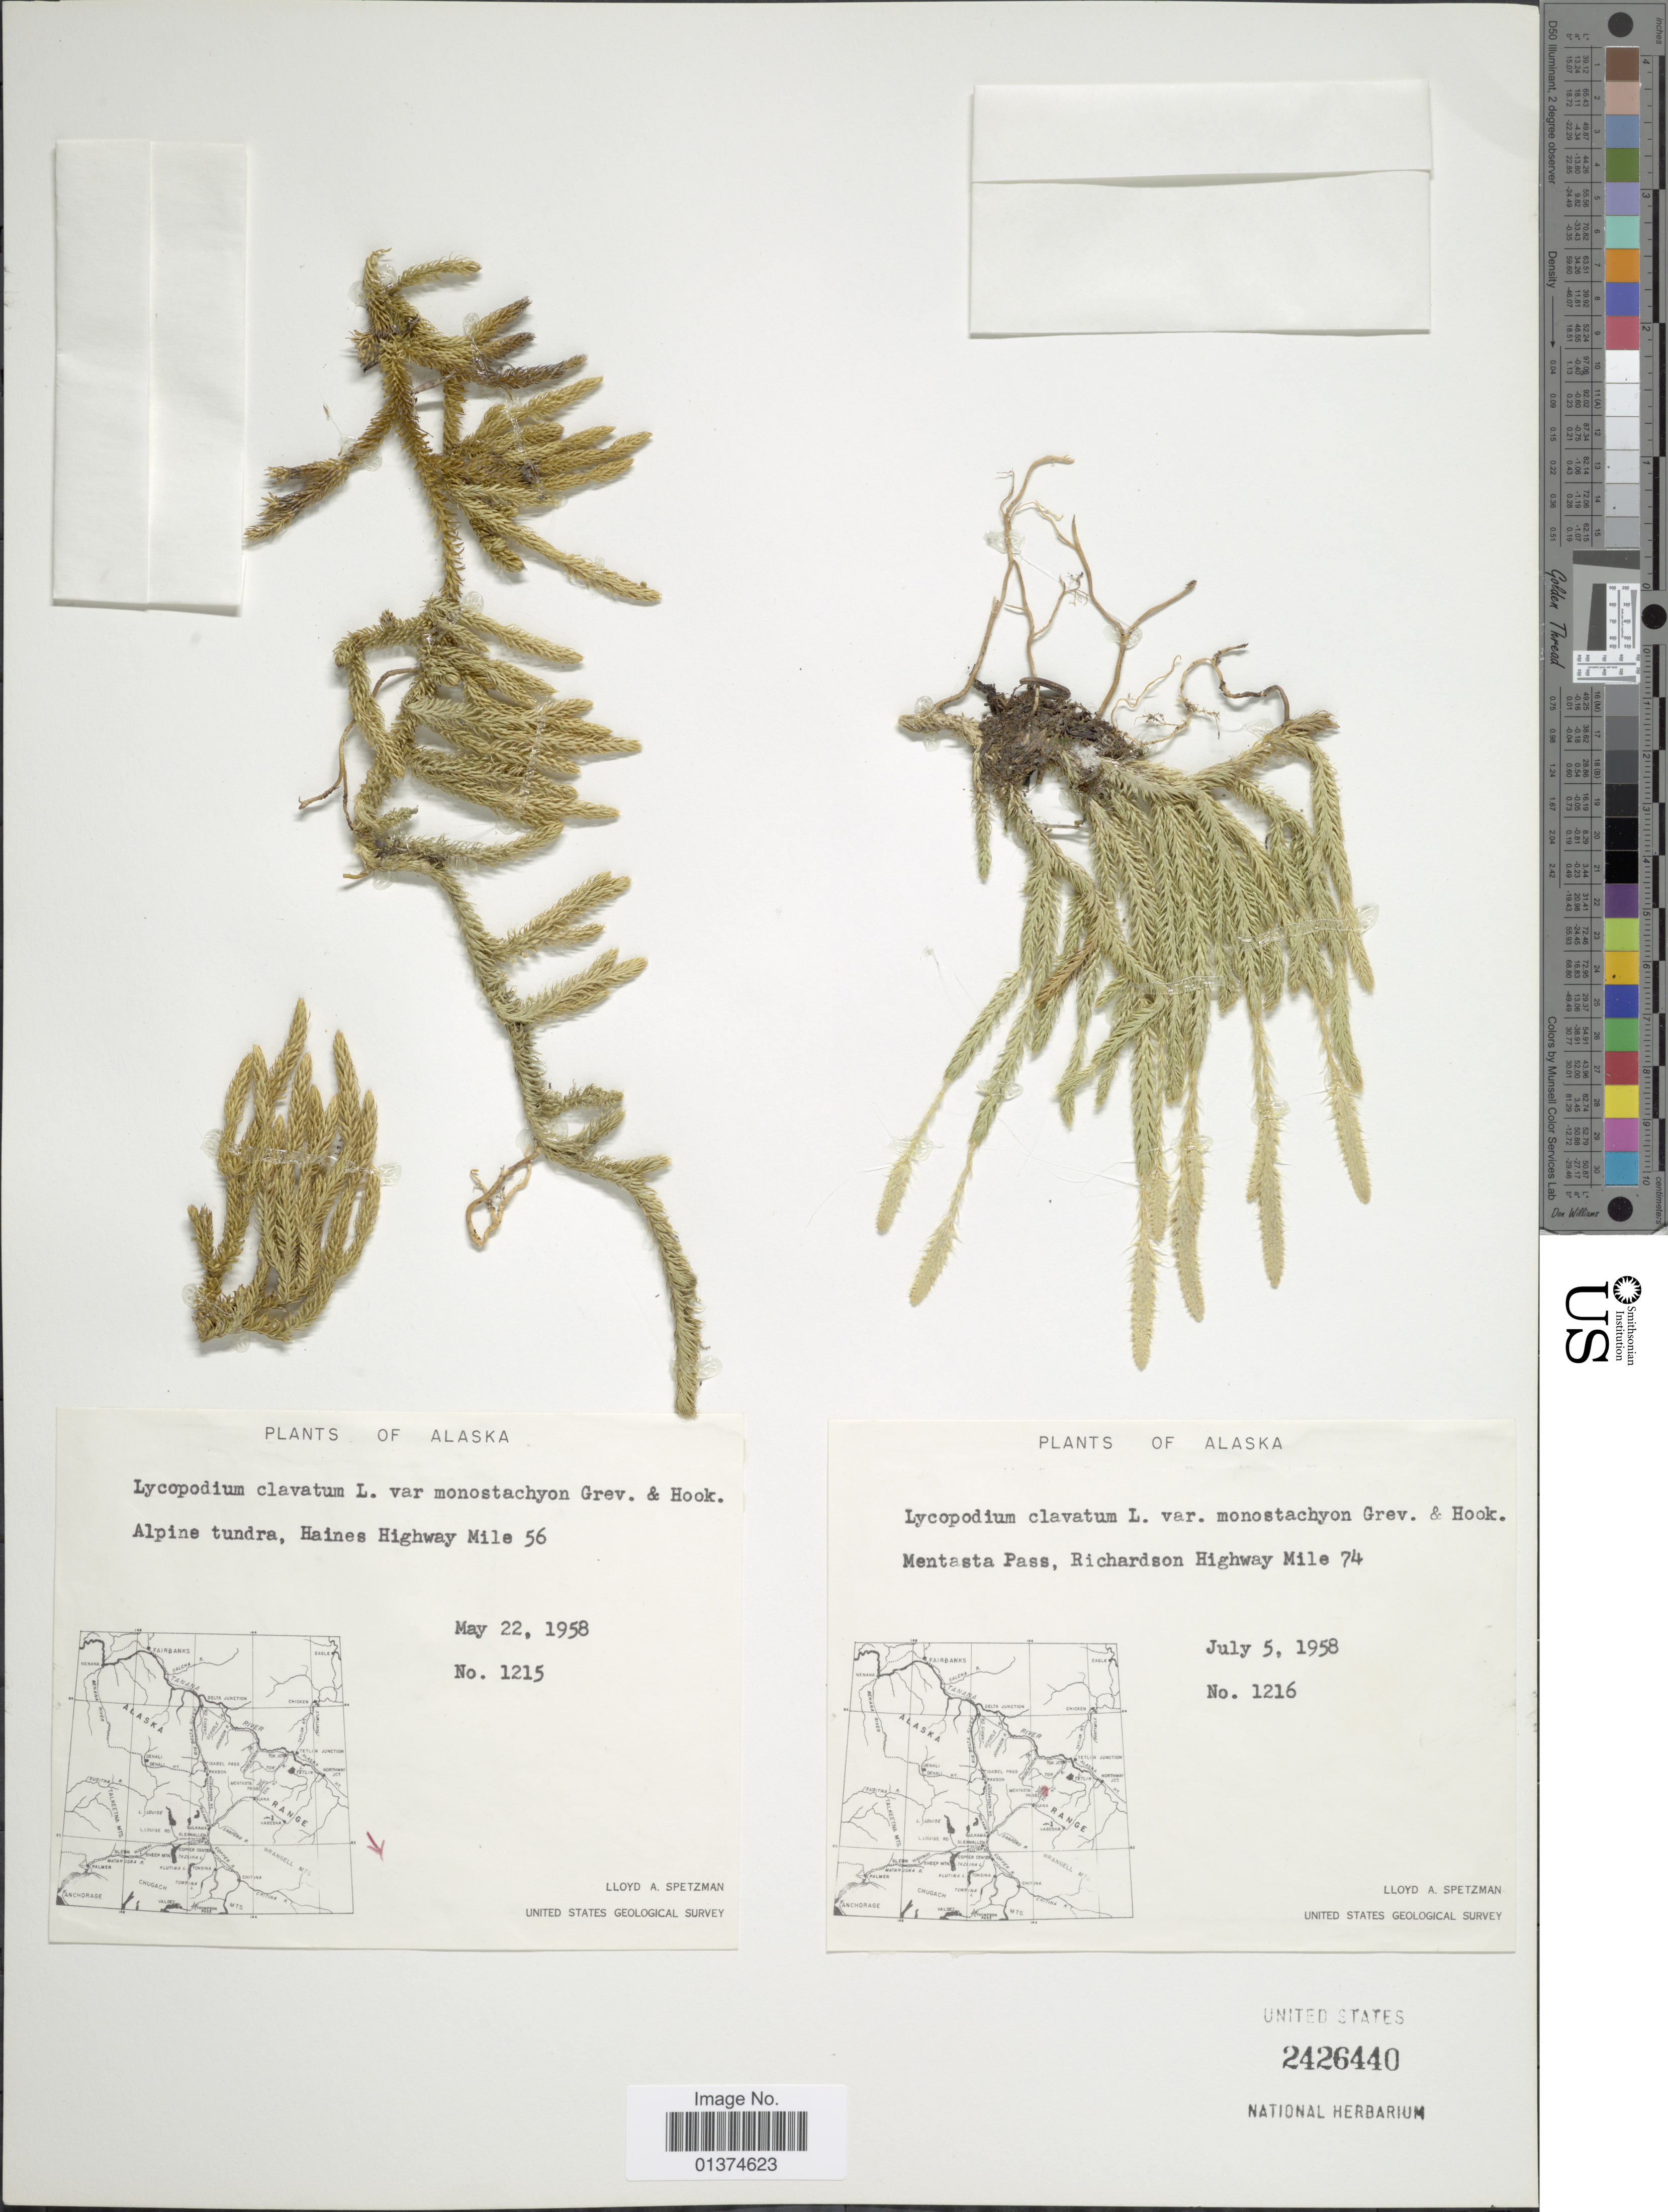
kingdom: Plantae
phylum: Tracheophyta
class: Lycopodiopsida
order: Lycopodiales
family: Lycopodiaceae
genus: Lycopodium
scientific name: Lycopodium clavatum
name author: L.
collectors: L. Spetzman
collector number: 1215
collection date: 1958-05-22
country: United States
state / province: Alaska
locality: Alpie tundra, Haines Highway Mile 56